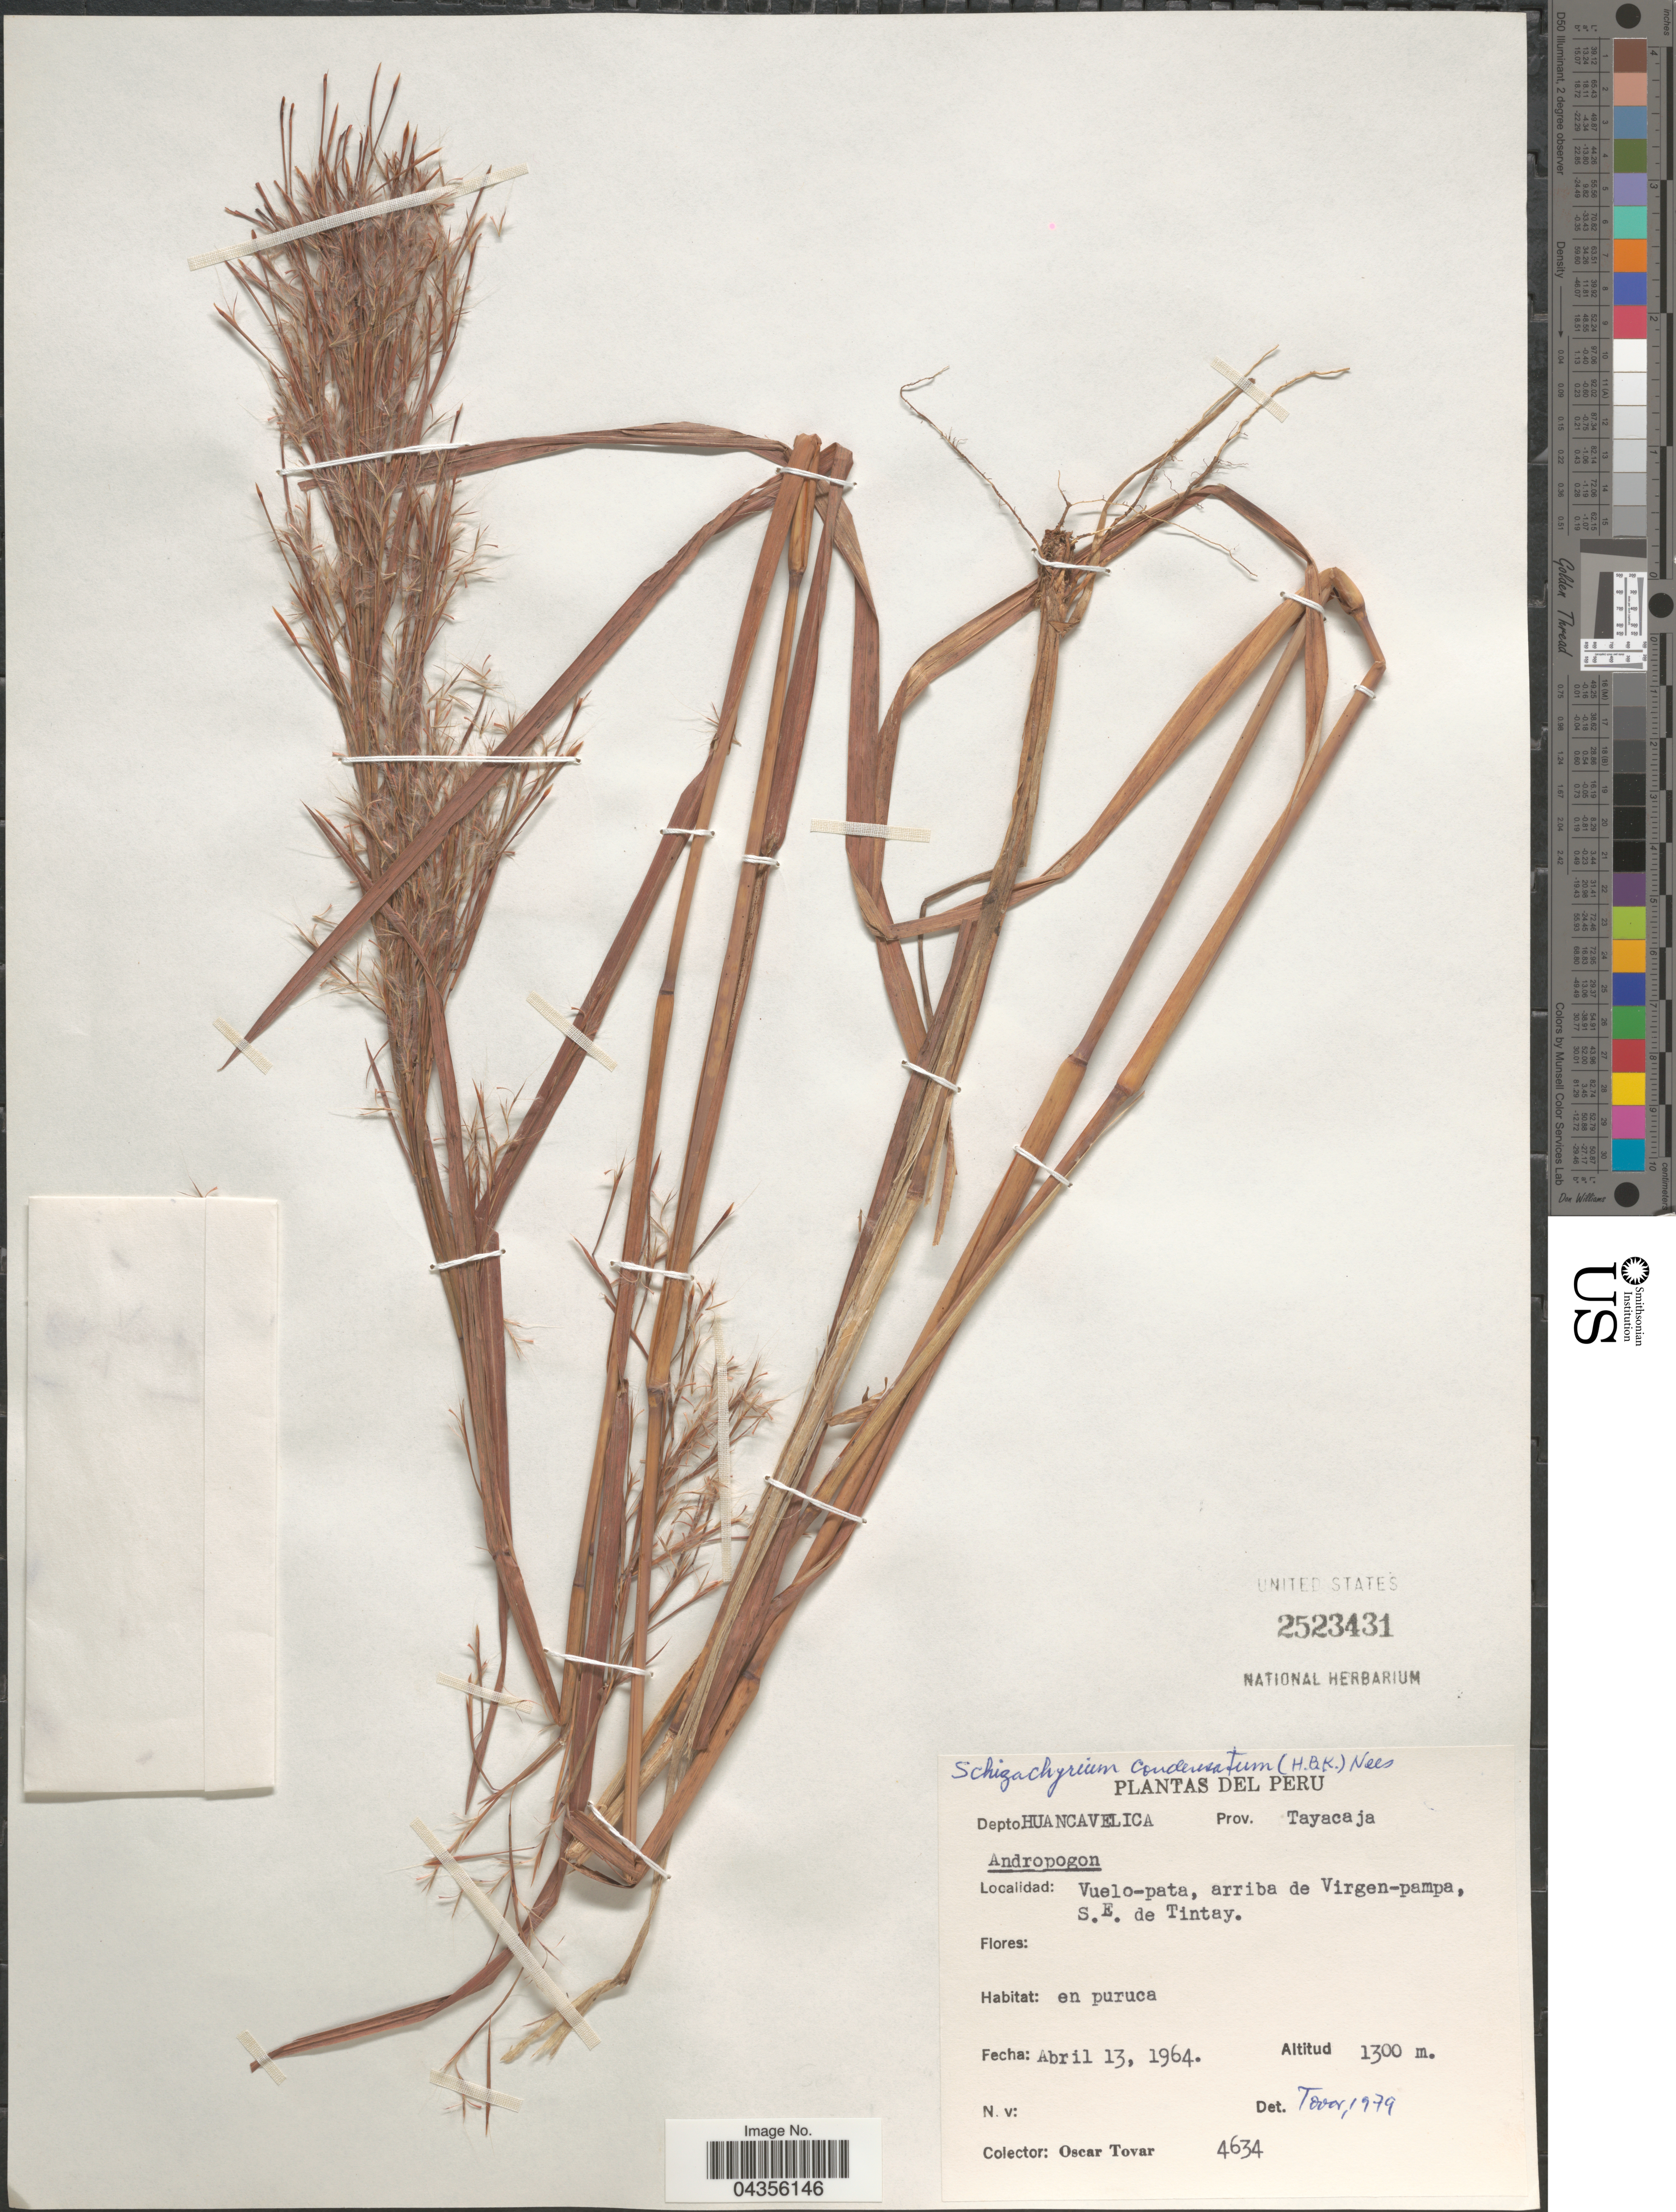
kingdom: Plantae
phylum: Tracheophyta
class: Liliopsida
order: Poales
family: Poaceae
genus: Schizachyrium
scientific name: Schizachyrium condensatum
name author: (Kunth) Nees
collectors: Ó. Tovar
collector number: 4634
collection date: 1964-04-13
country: Peru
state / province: Huancavelica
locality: Depto Huancavelica Prov. Tayacaja. Vuelo-pata, arriba de Virgen-pampa, S.E. de Tintay.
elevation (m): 1300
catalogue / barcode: US 2523431